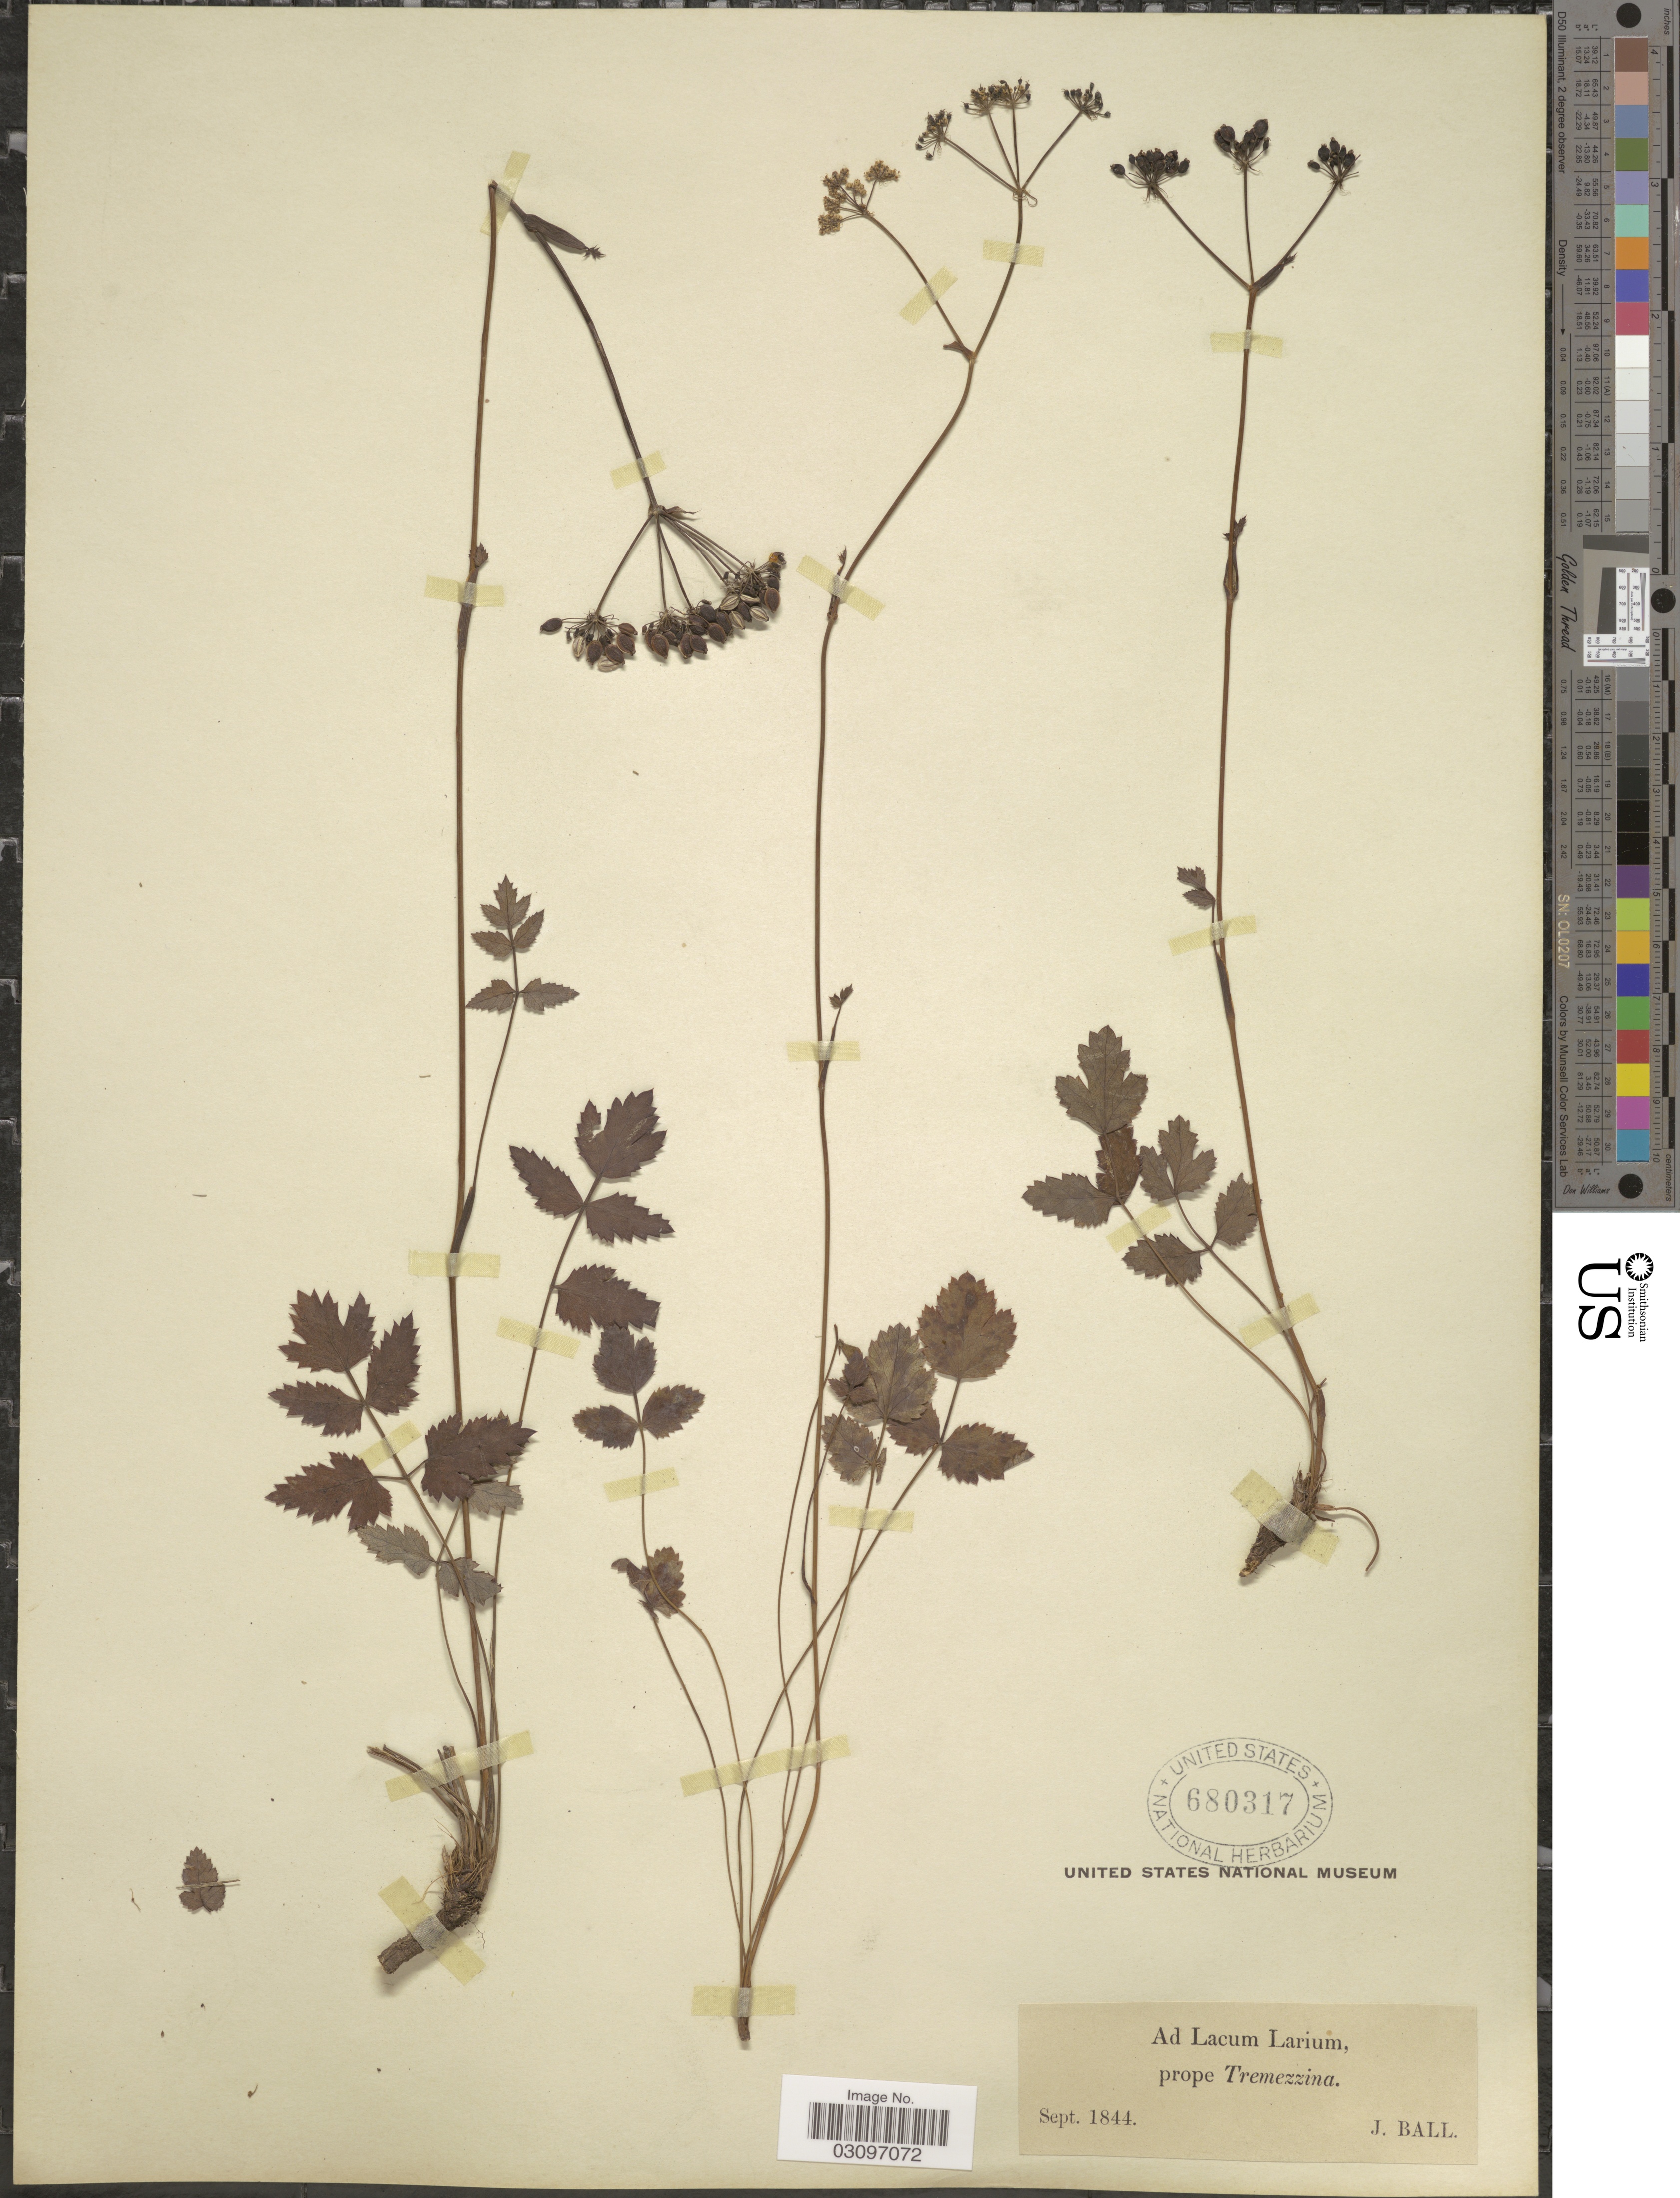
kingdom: Plantae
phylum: Tracheophyta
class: Magnoliopsida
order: Apiales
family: Apiaceae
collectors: J. Ball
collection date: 1844-09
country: Italy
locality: Ad Lacum Larium, prope Tremezzina.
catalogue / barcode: US 680317